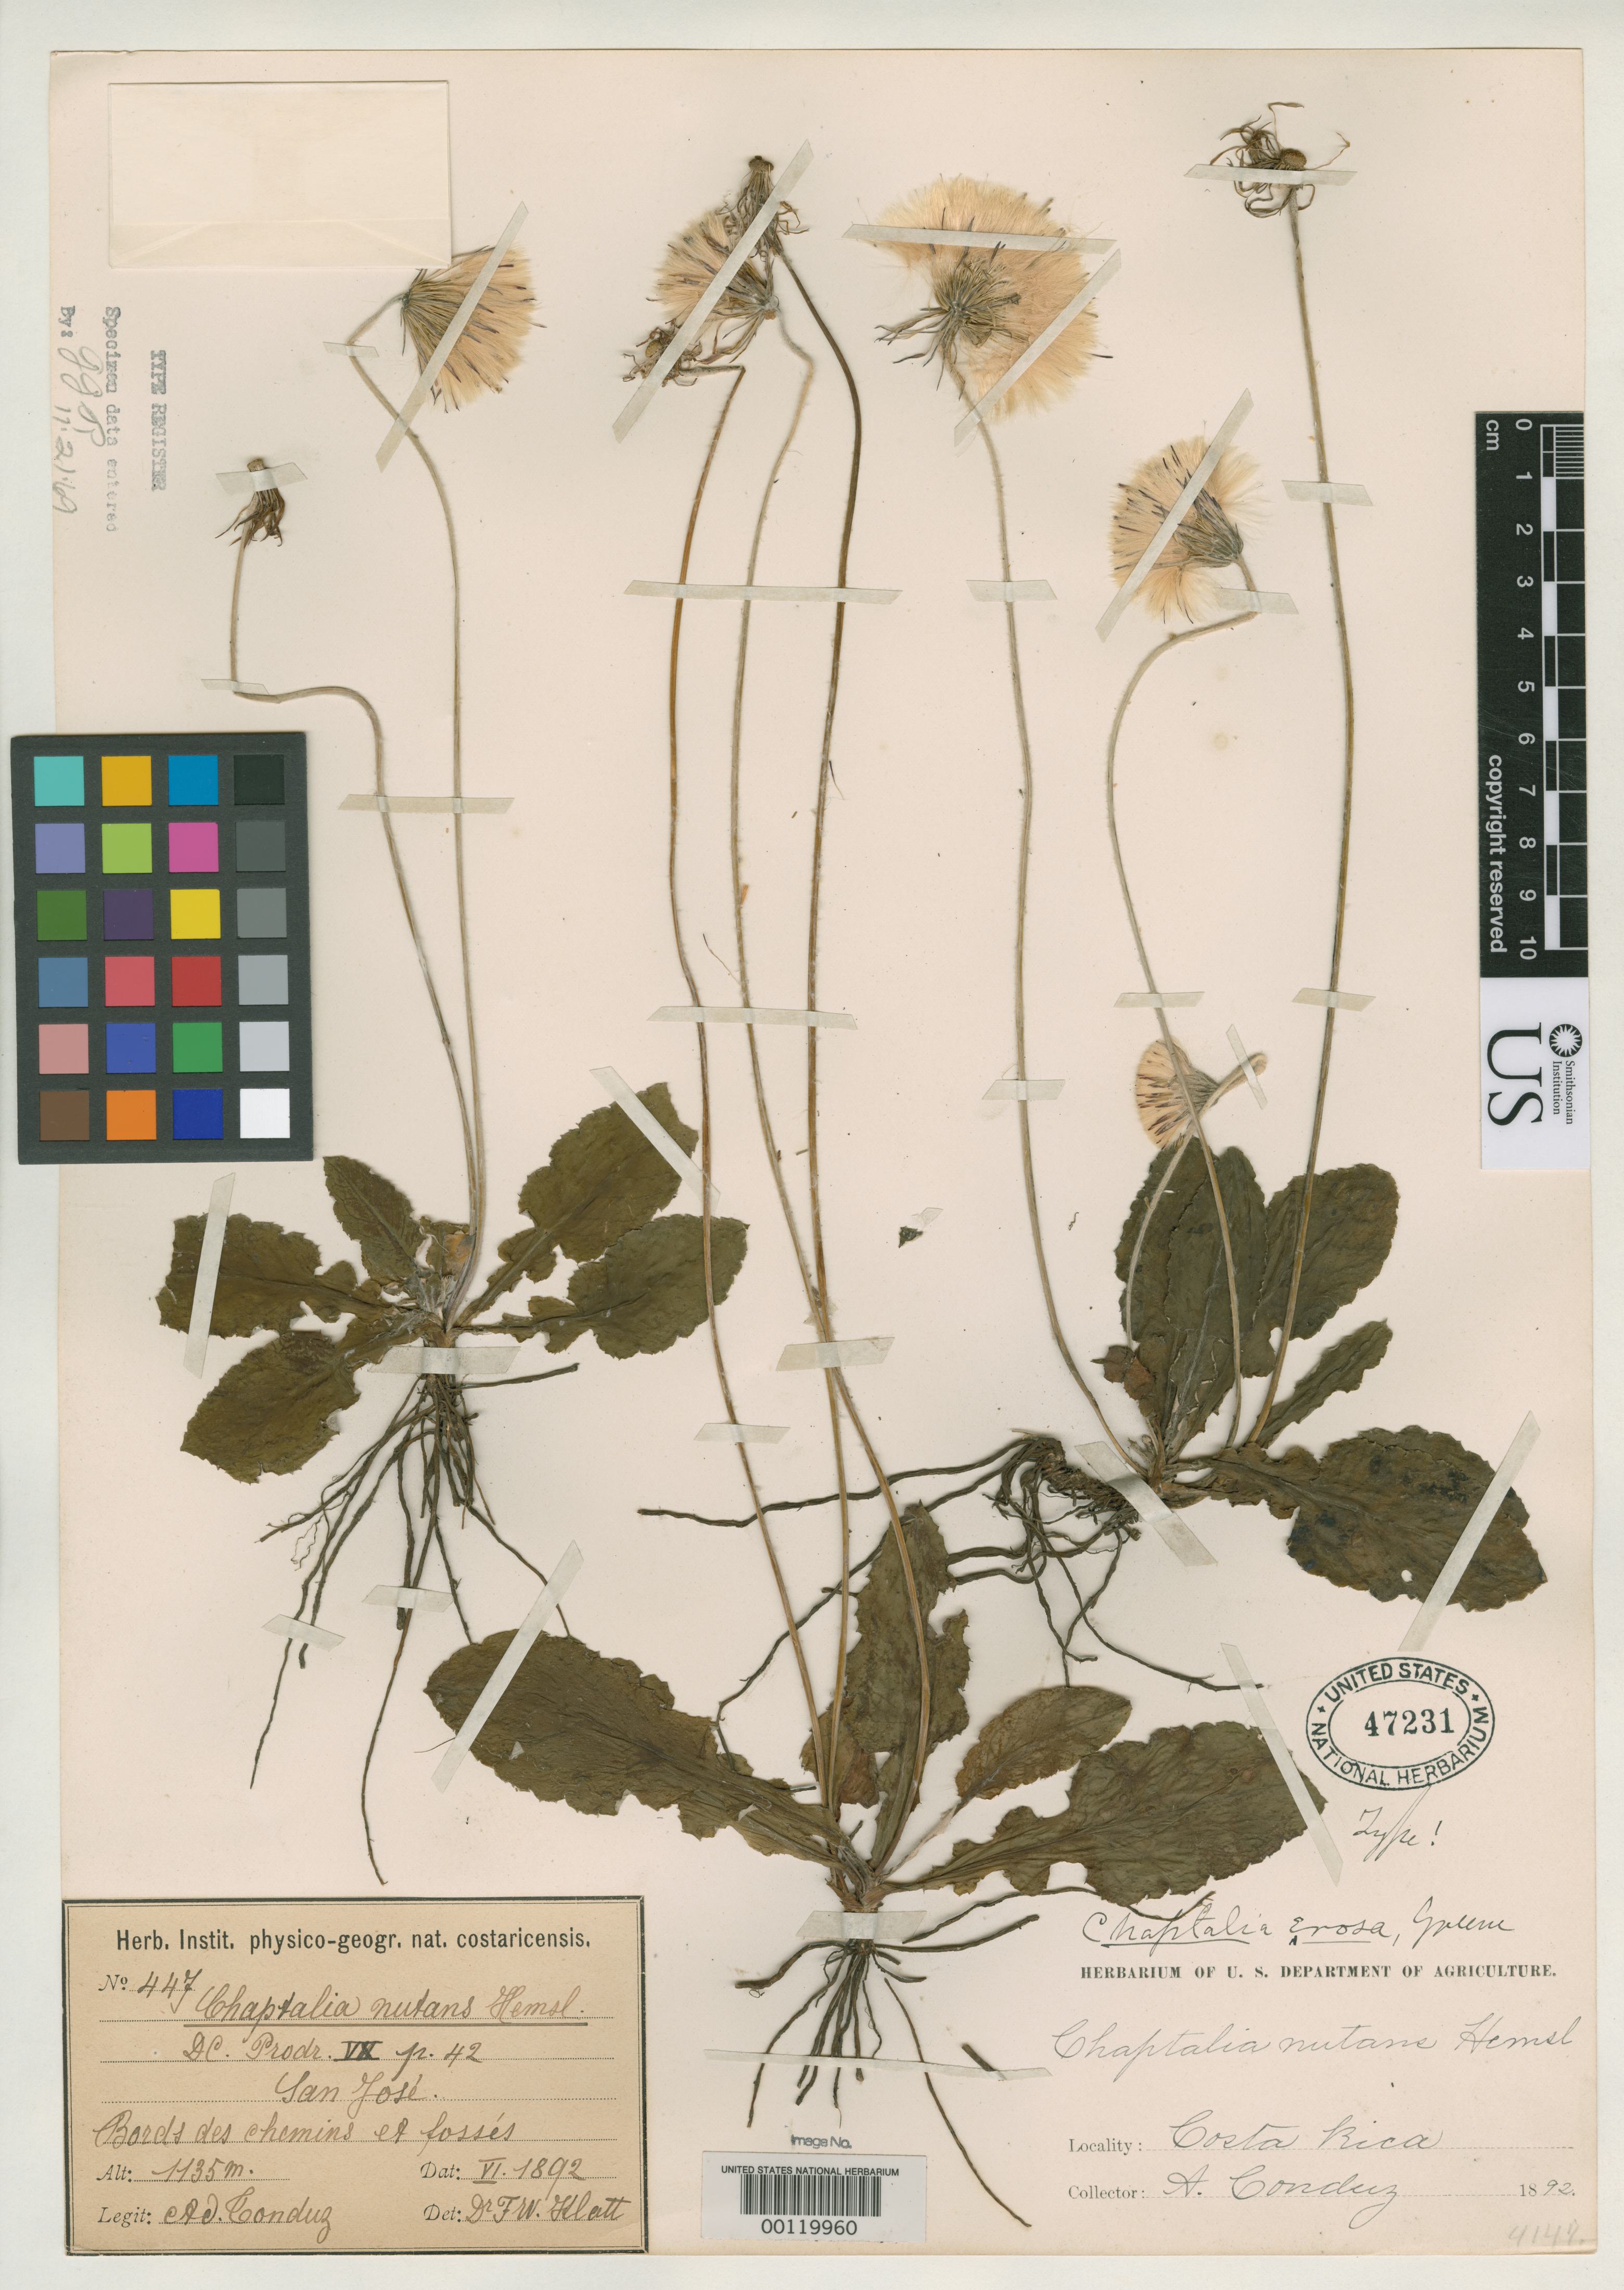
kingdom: Plantae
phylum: Tracheophyta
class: Magnoliopsida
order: Asterales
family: Asteraceae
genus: Chaptalia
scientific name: Chaptalia erosa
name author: Greene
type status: Holotype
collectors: A. Tonduz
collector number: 447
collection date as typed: Jun 1892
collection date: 1892-06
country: Costa Rica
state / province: San José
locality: Bords des chemins El Fosses [et fosses?]. [Edges of the El Fosses paths (the paths and trenches?).]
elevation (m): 1135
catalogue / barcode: US 47231